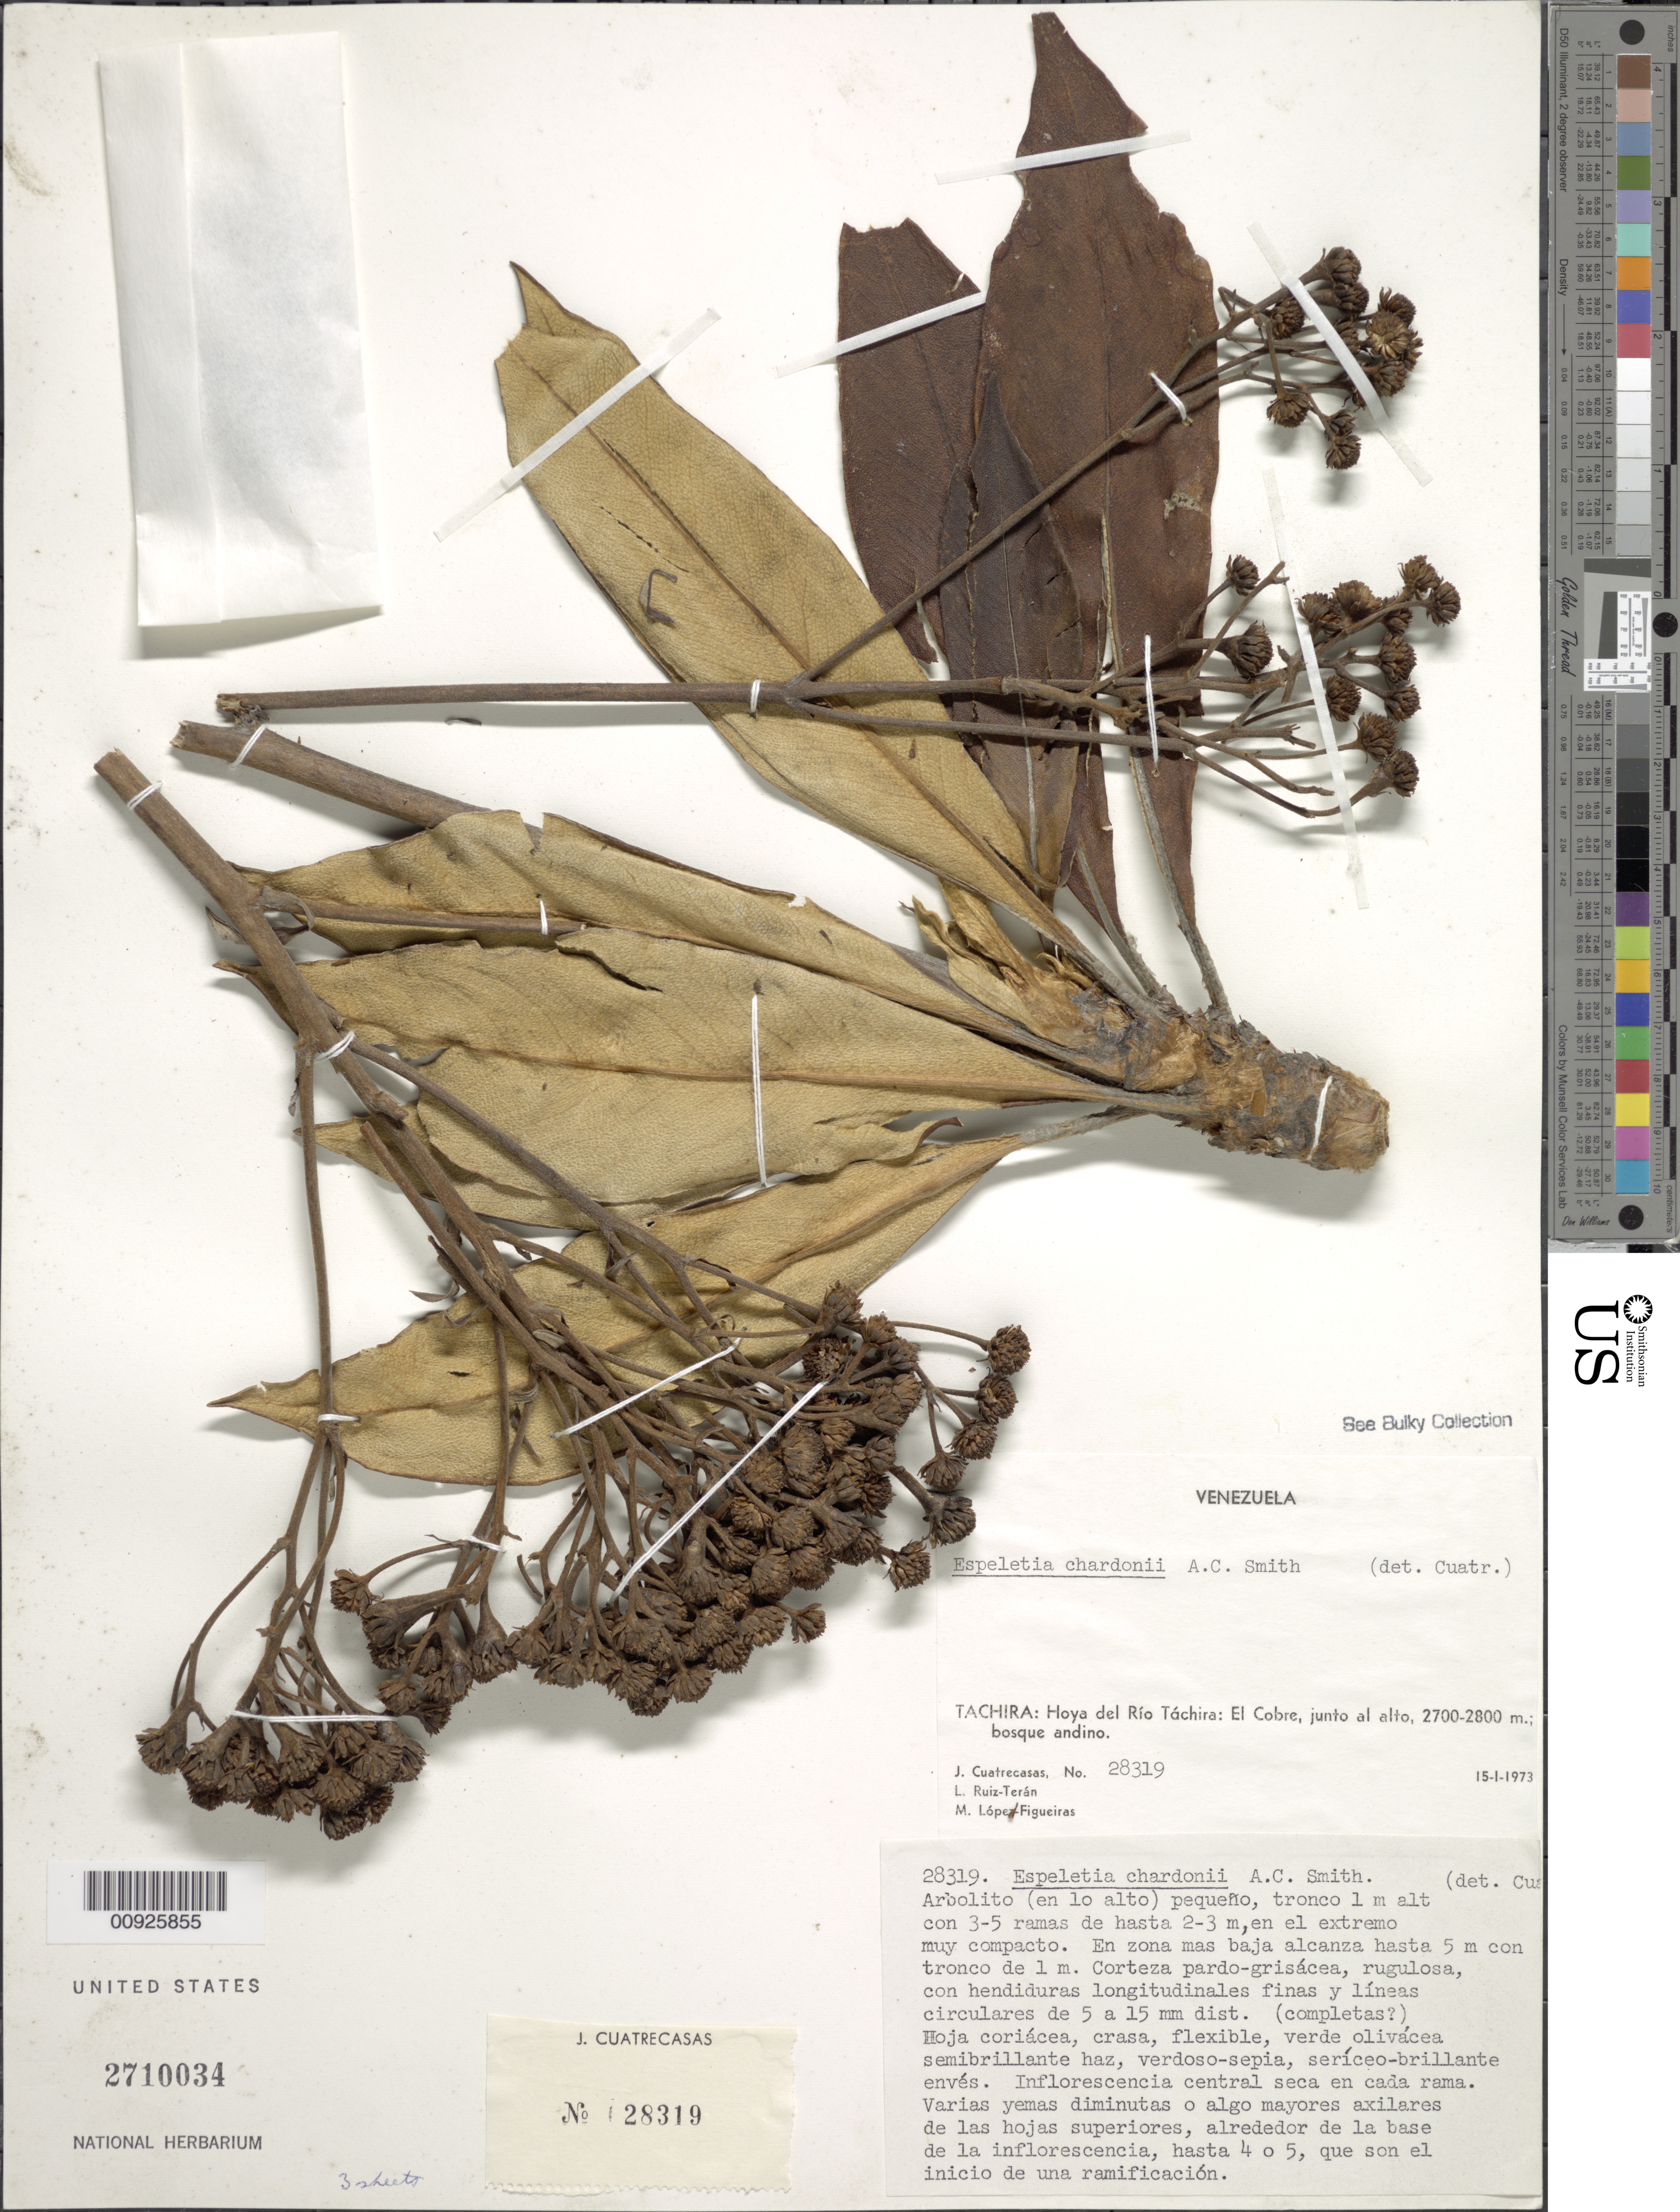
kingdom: Plantae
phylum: Tracheophyta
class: Magnoliopsida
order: Asterales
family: Asteraceae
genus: Tamania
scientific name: Tamania chardonii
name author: (A.C. Sm.) Cuatrec.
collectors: J. Cuatrecasas, L. E. Ruíz-Terán & M. López Figueiras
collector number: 28319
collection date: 1973-01-15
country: Venezuela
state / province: Táchira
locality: Hoya del Río Táchira, El Cobre, junto al alto.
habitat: Bosque andino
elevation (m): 2700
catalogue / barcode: US 2710034